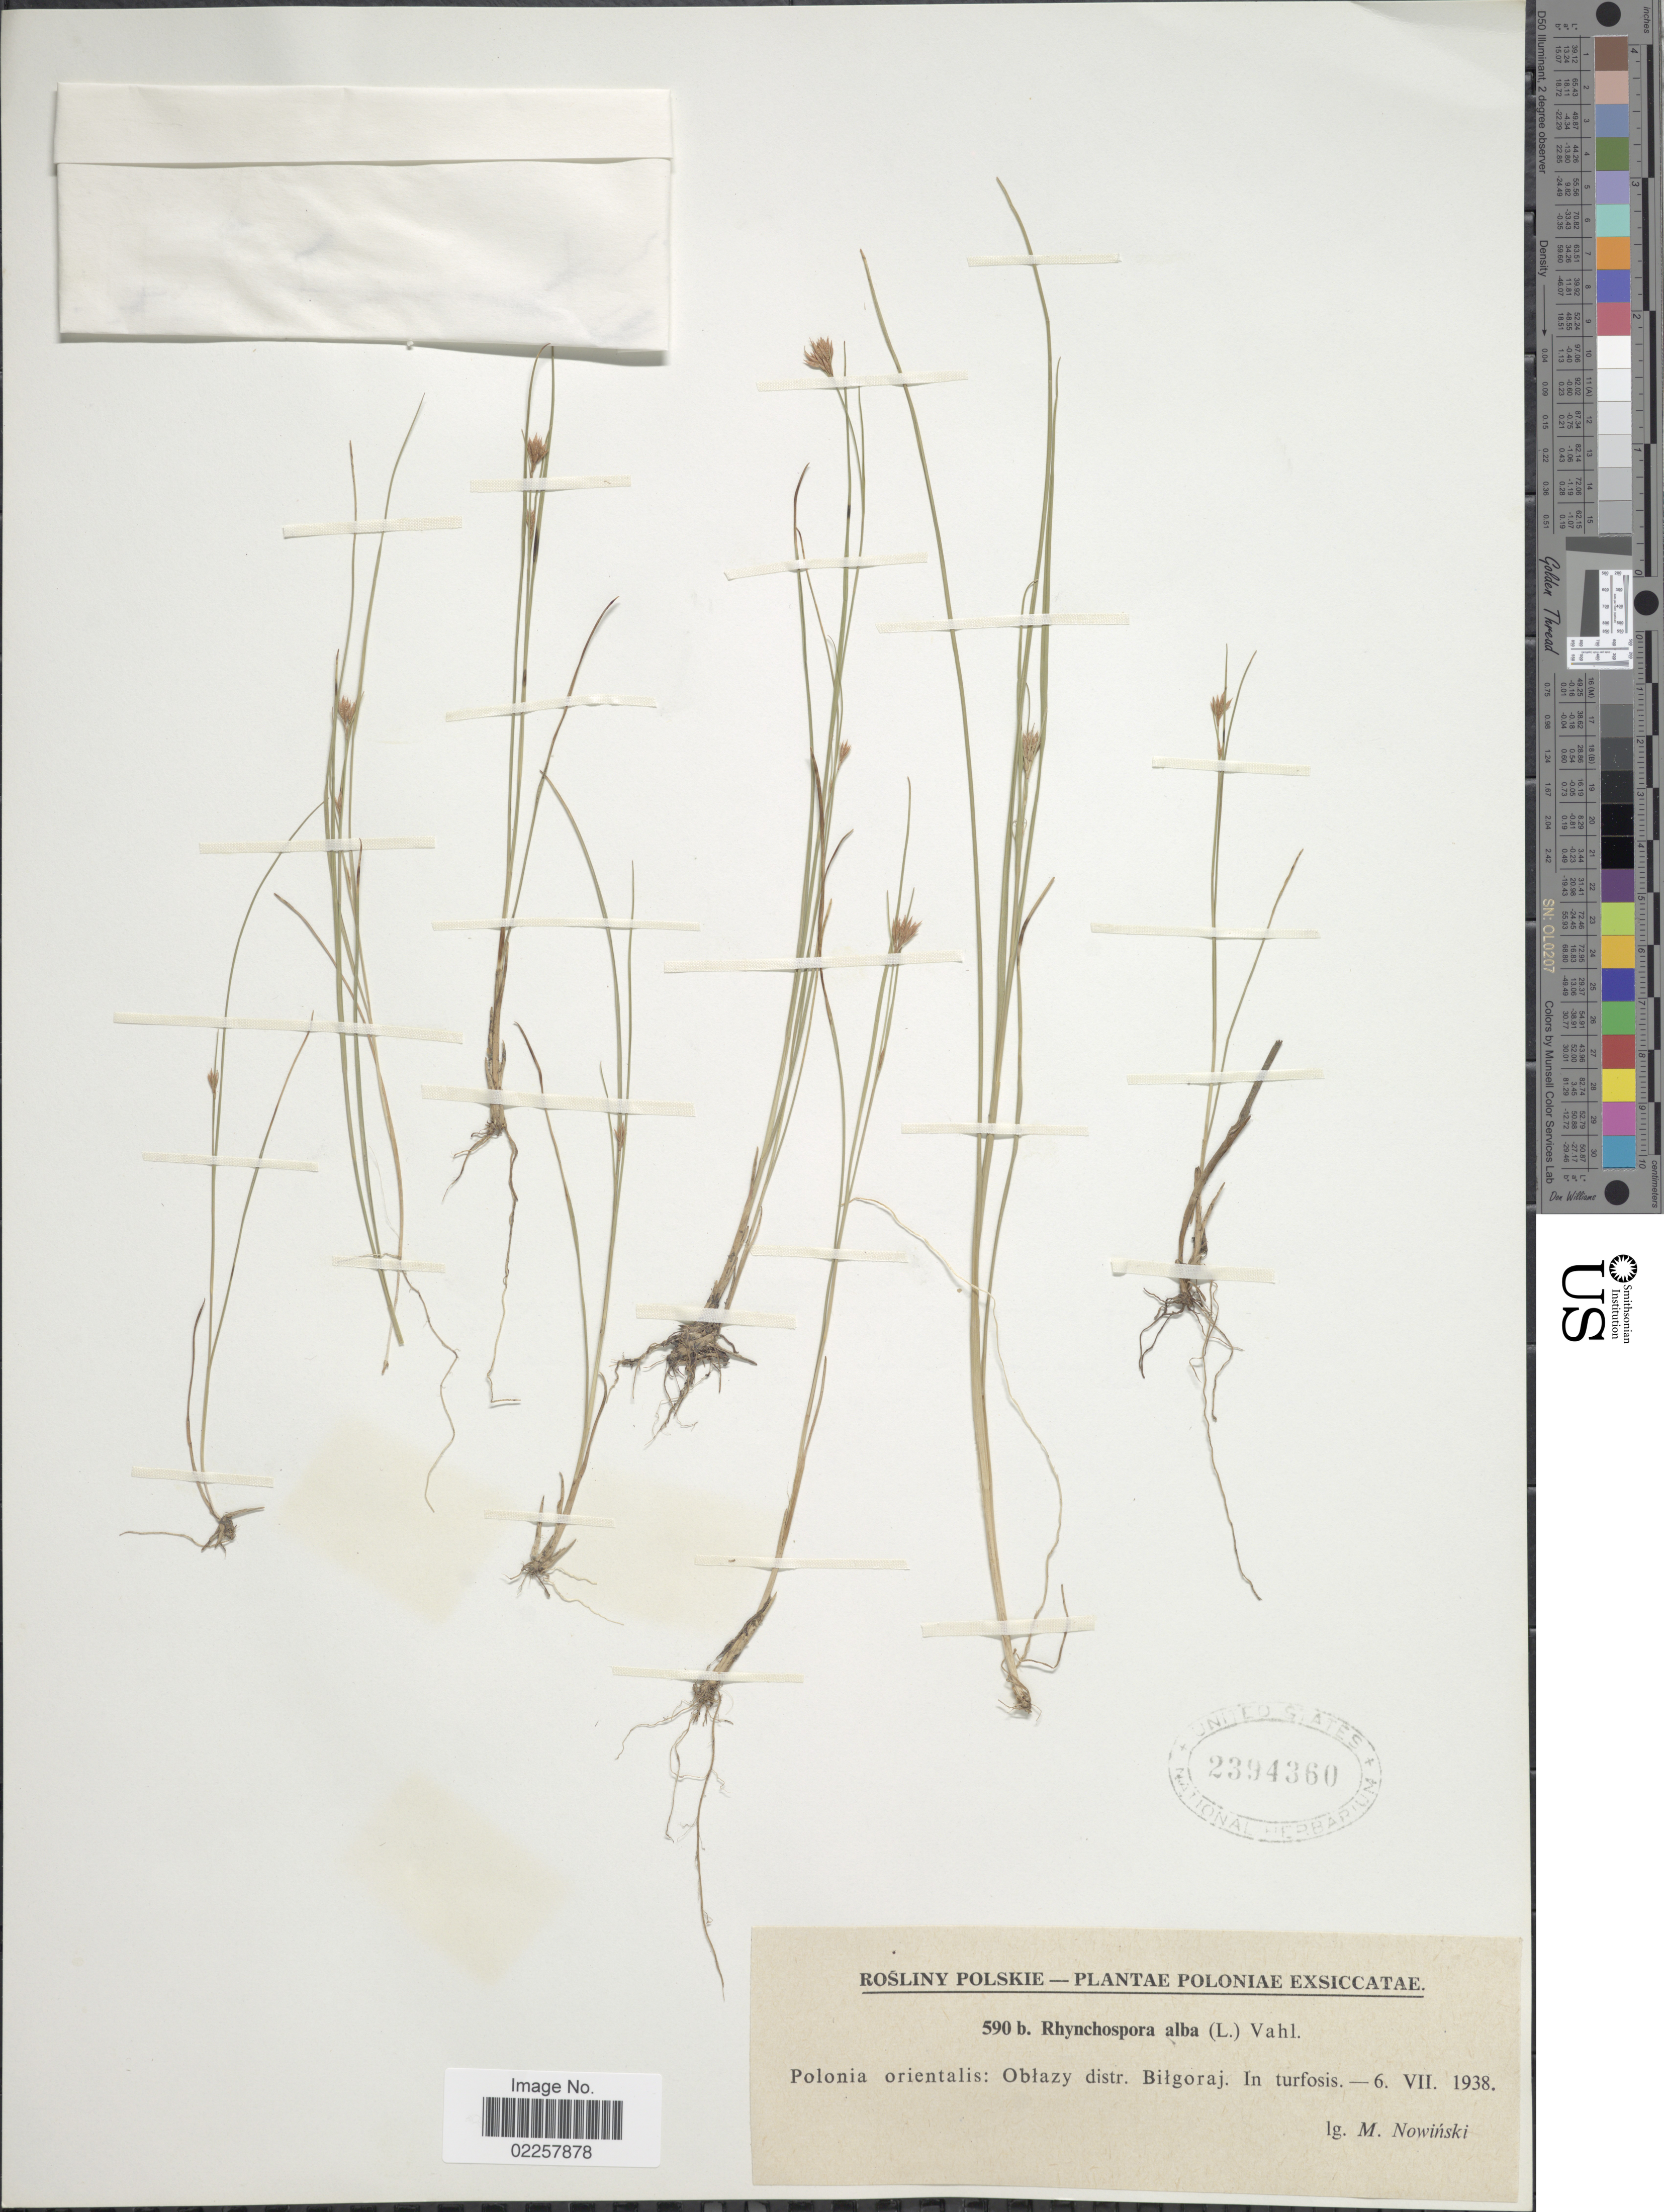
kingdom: Plantae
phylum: Tracheophyta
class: Liliopsida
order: Poales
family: Cyperaceae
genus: Rhynchospora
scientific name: Rhynchospora alba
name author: (L.) Vahl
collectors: M. Nowinski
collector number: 590 b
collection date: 1938-07-06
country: Poland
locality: Poloniae, Polonia orientalis: Oblazy distr., Bilgoraj, In turfosis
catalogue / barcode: US 2394360